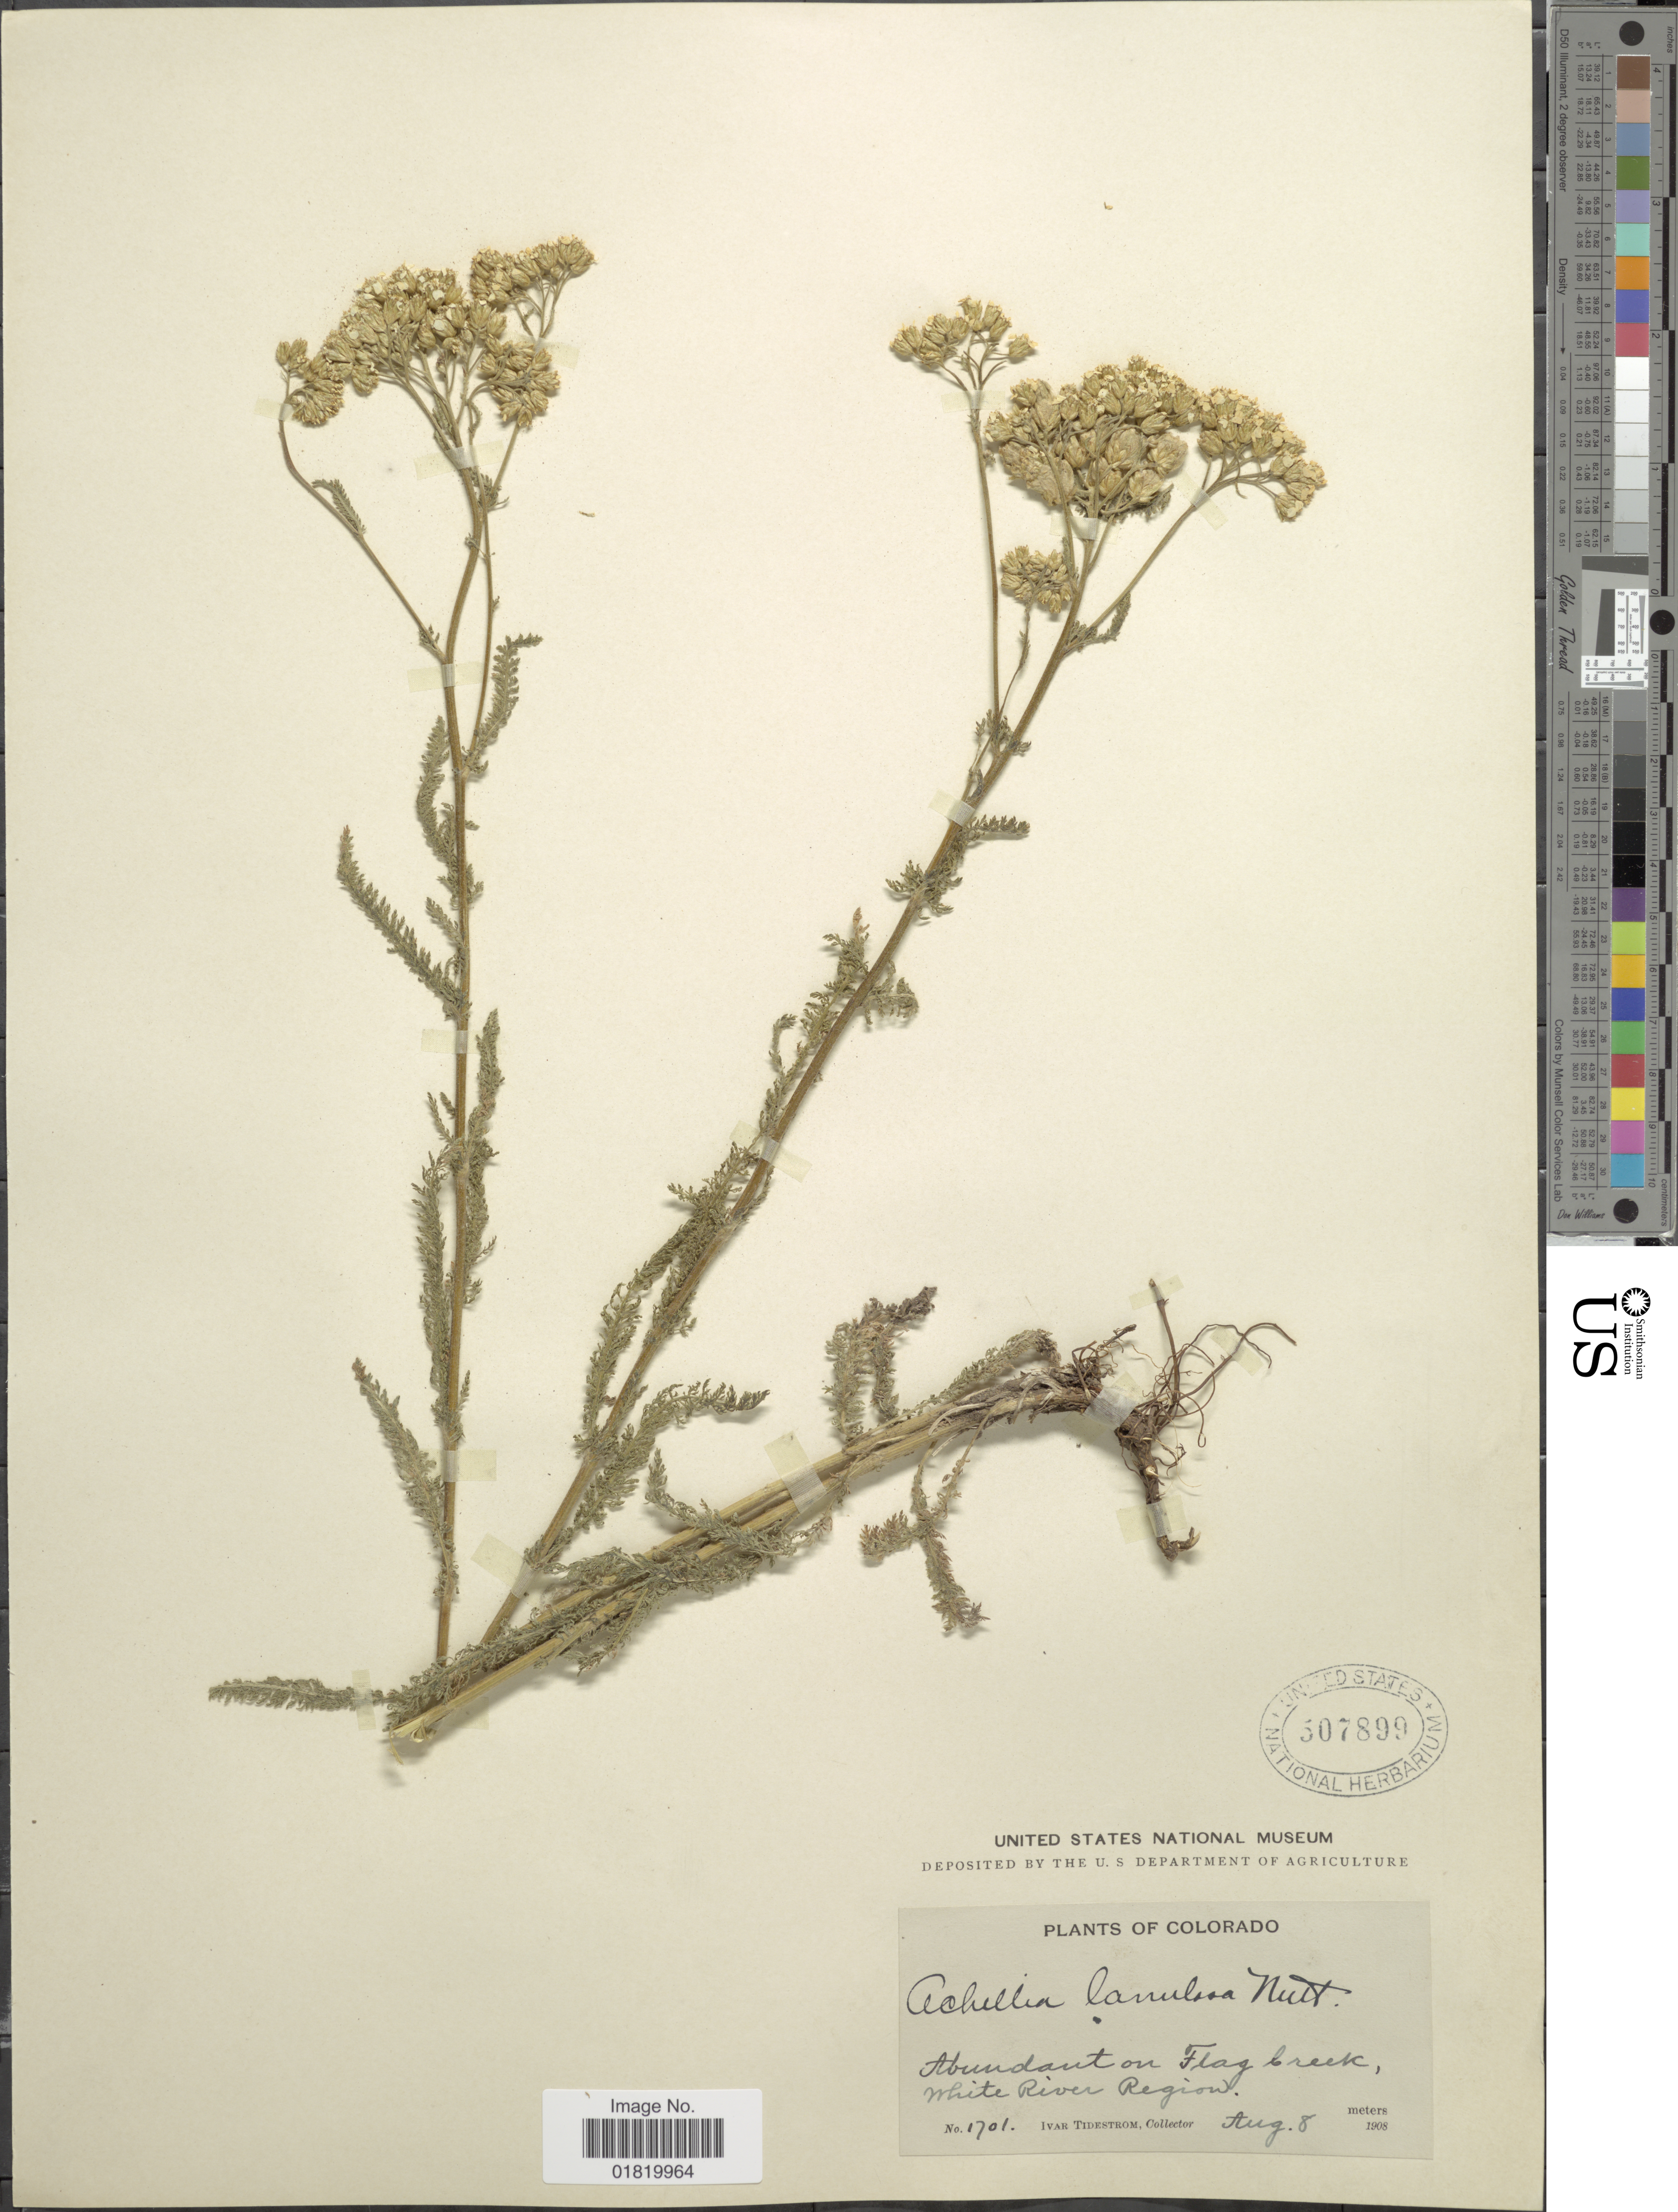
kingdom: Plantae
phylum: Tracheophyta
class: Magnoliopsida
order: Asterales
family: Asteraceae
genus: Achillea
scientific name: Achillea lanulosa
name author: Nutt.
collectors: I. F. Tidestrom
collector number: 1701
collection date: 1908-08-08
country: United States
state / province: Colorado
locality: Abundant on Flag Creek, White River Region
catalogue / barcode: US 507899